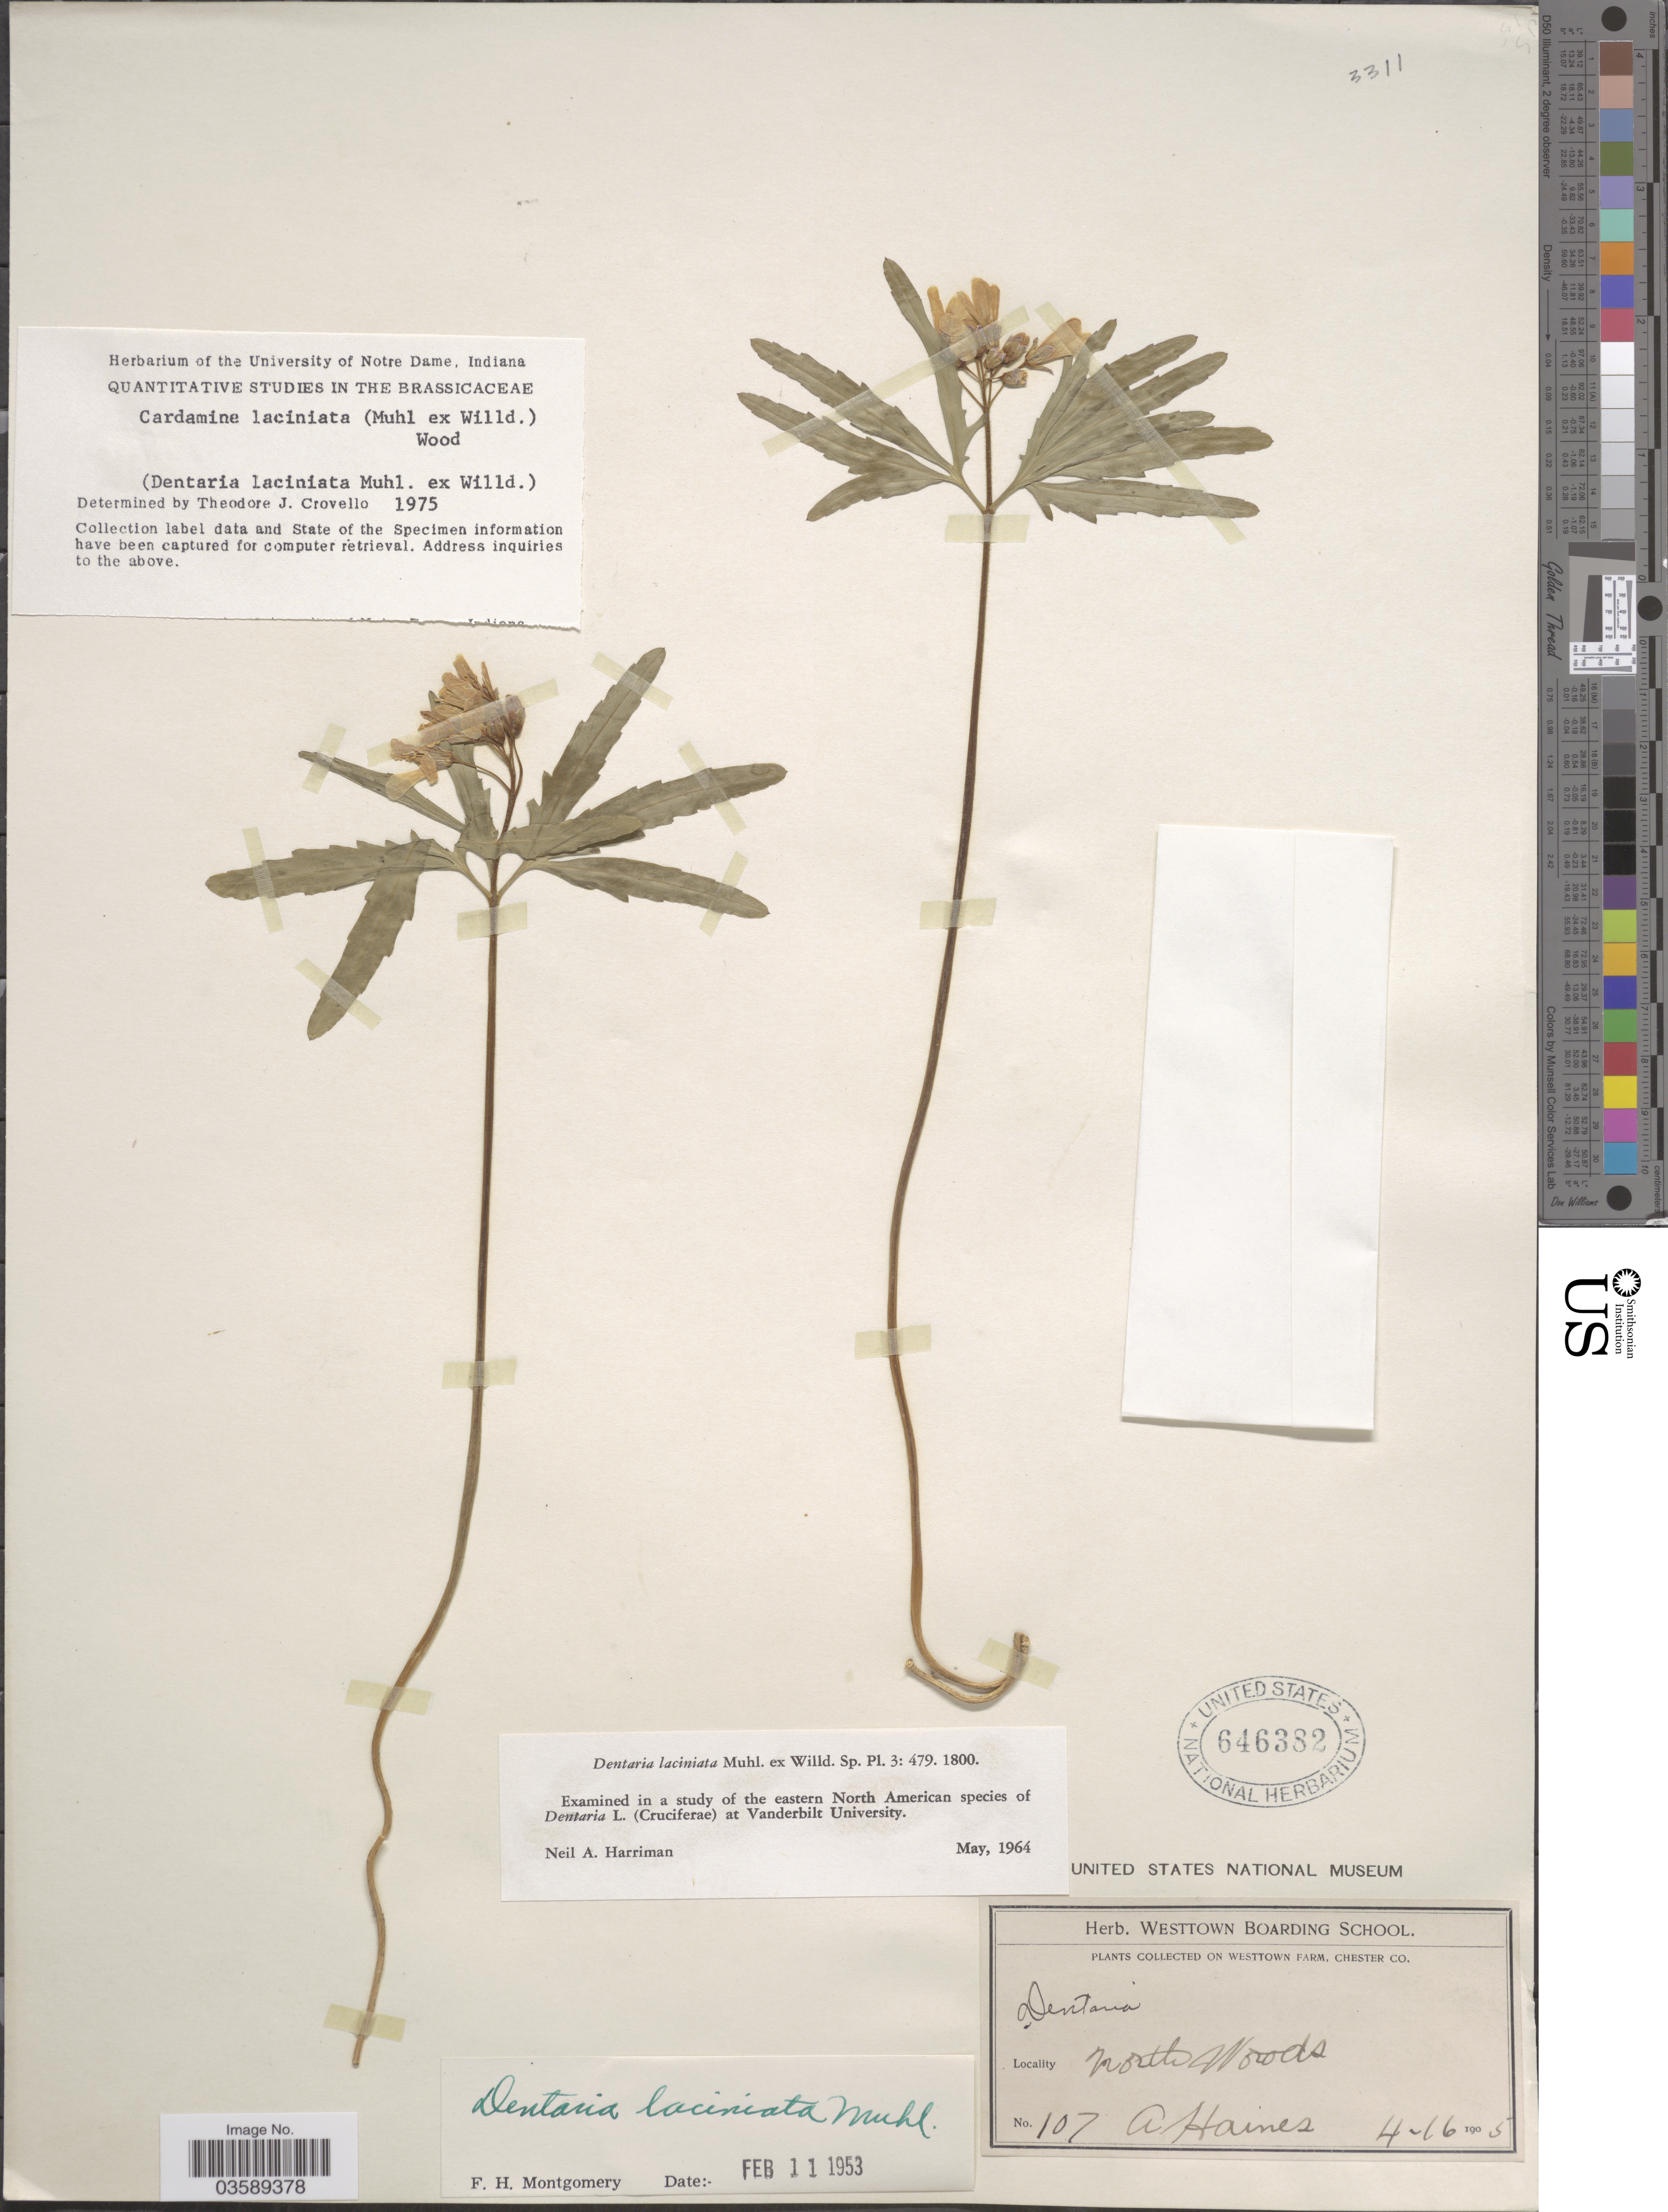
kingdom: Plantae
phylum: Tracheophyta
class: Magnoliopsida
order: Brassicales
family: Brassicaceae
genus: Cardamine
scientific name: Cardamine laciniata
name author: (Hook.) Steud.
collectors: A. Haines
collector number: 107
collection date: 1905-04-16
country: United States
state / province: Pennsylvania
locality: Westtown Farm. Chester Co. North Woods.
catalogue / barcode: US 646382